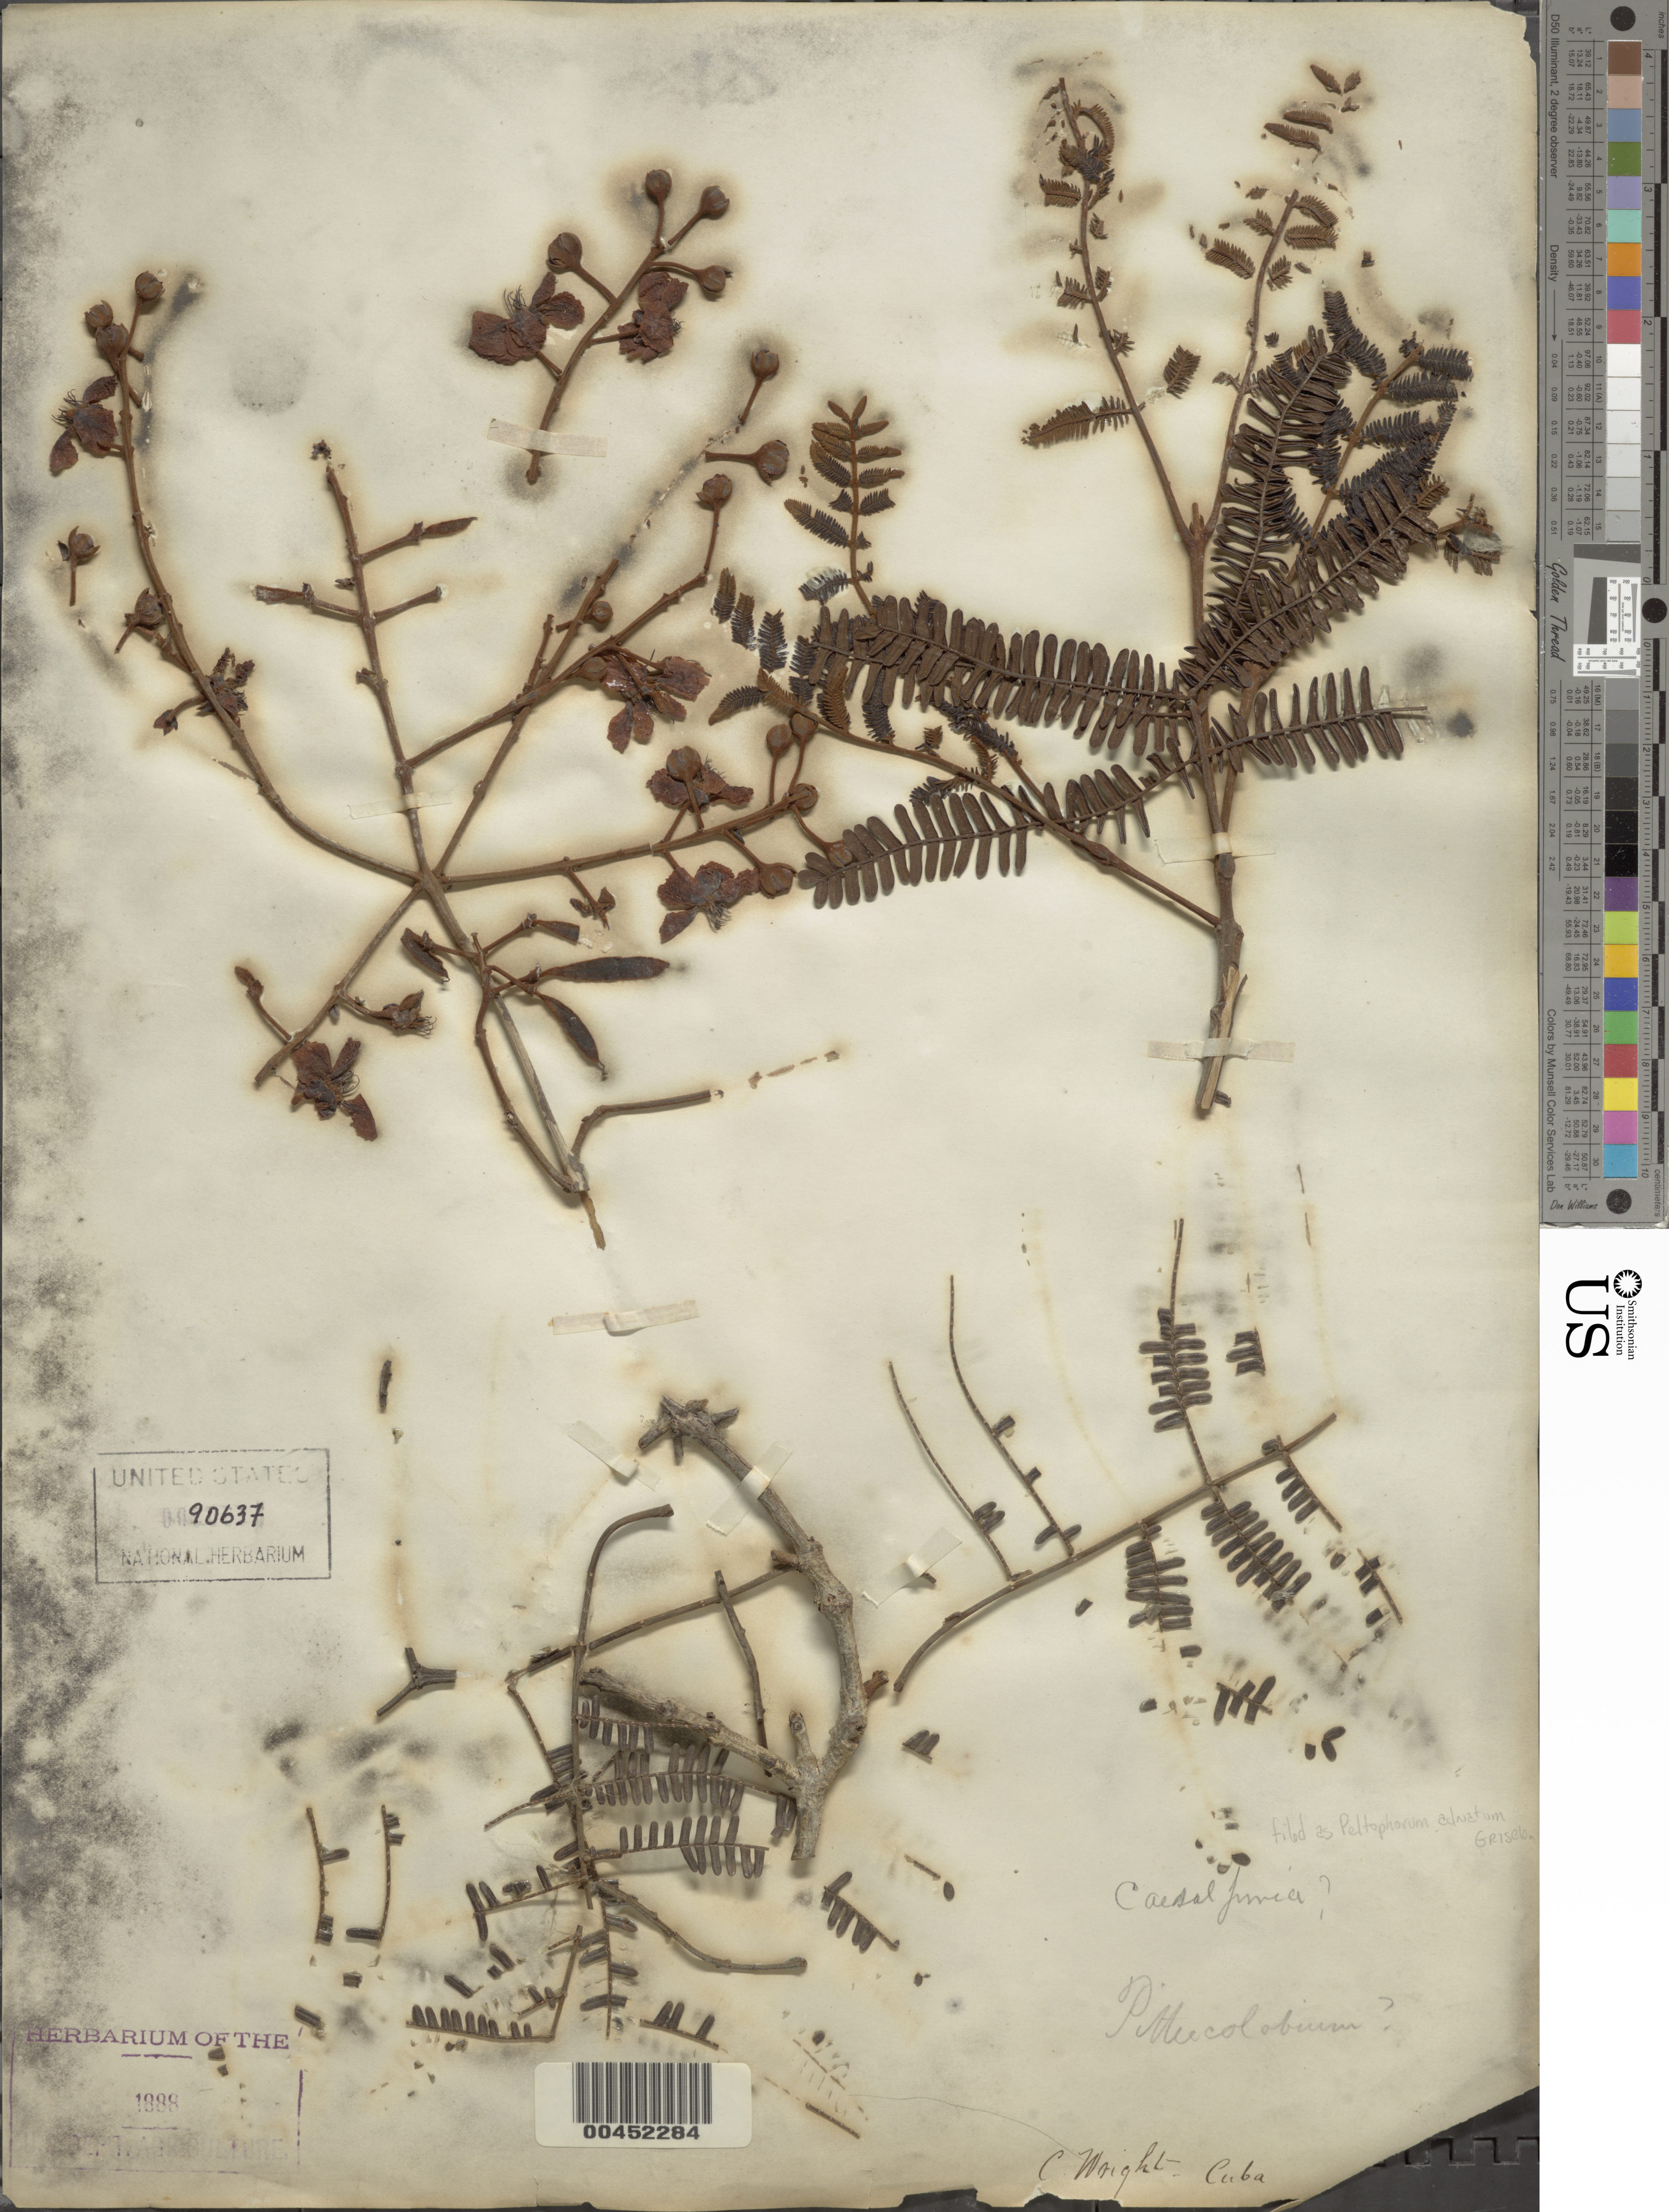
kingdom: Plantae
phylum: Tracheophyta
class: Magnoliopsida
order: Fabales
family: Fabaceae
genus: Peltophorum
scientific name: Peltophorum adnatum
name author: Griseb.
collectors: C. Wright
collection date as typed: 1853 to -- -- 1856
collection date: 1853/1856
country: Cuba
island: Greater Antilles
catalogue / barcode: US 90637